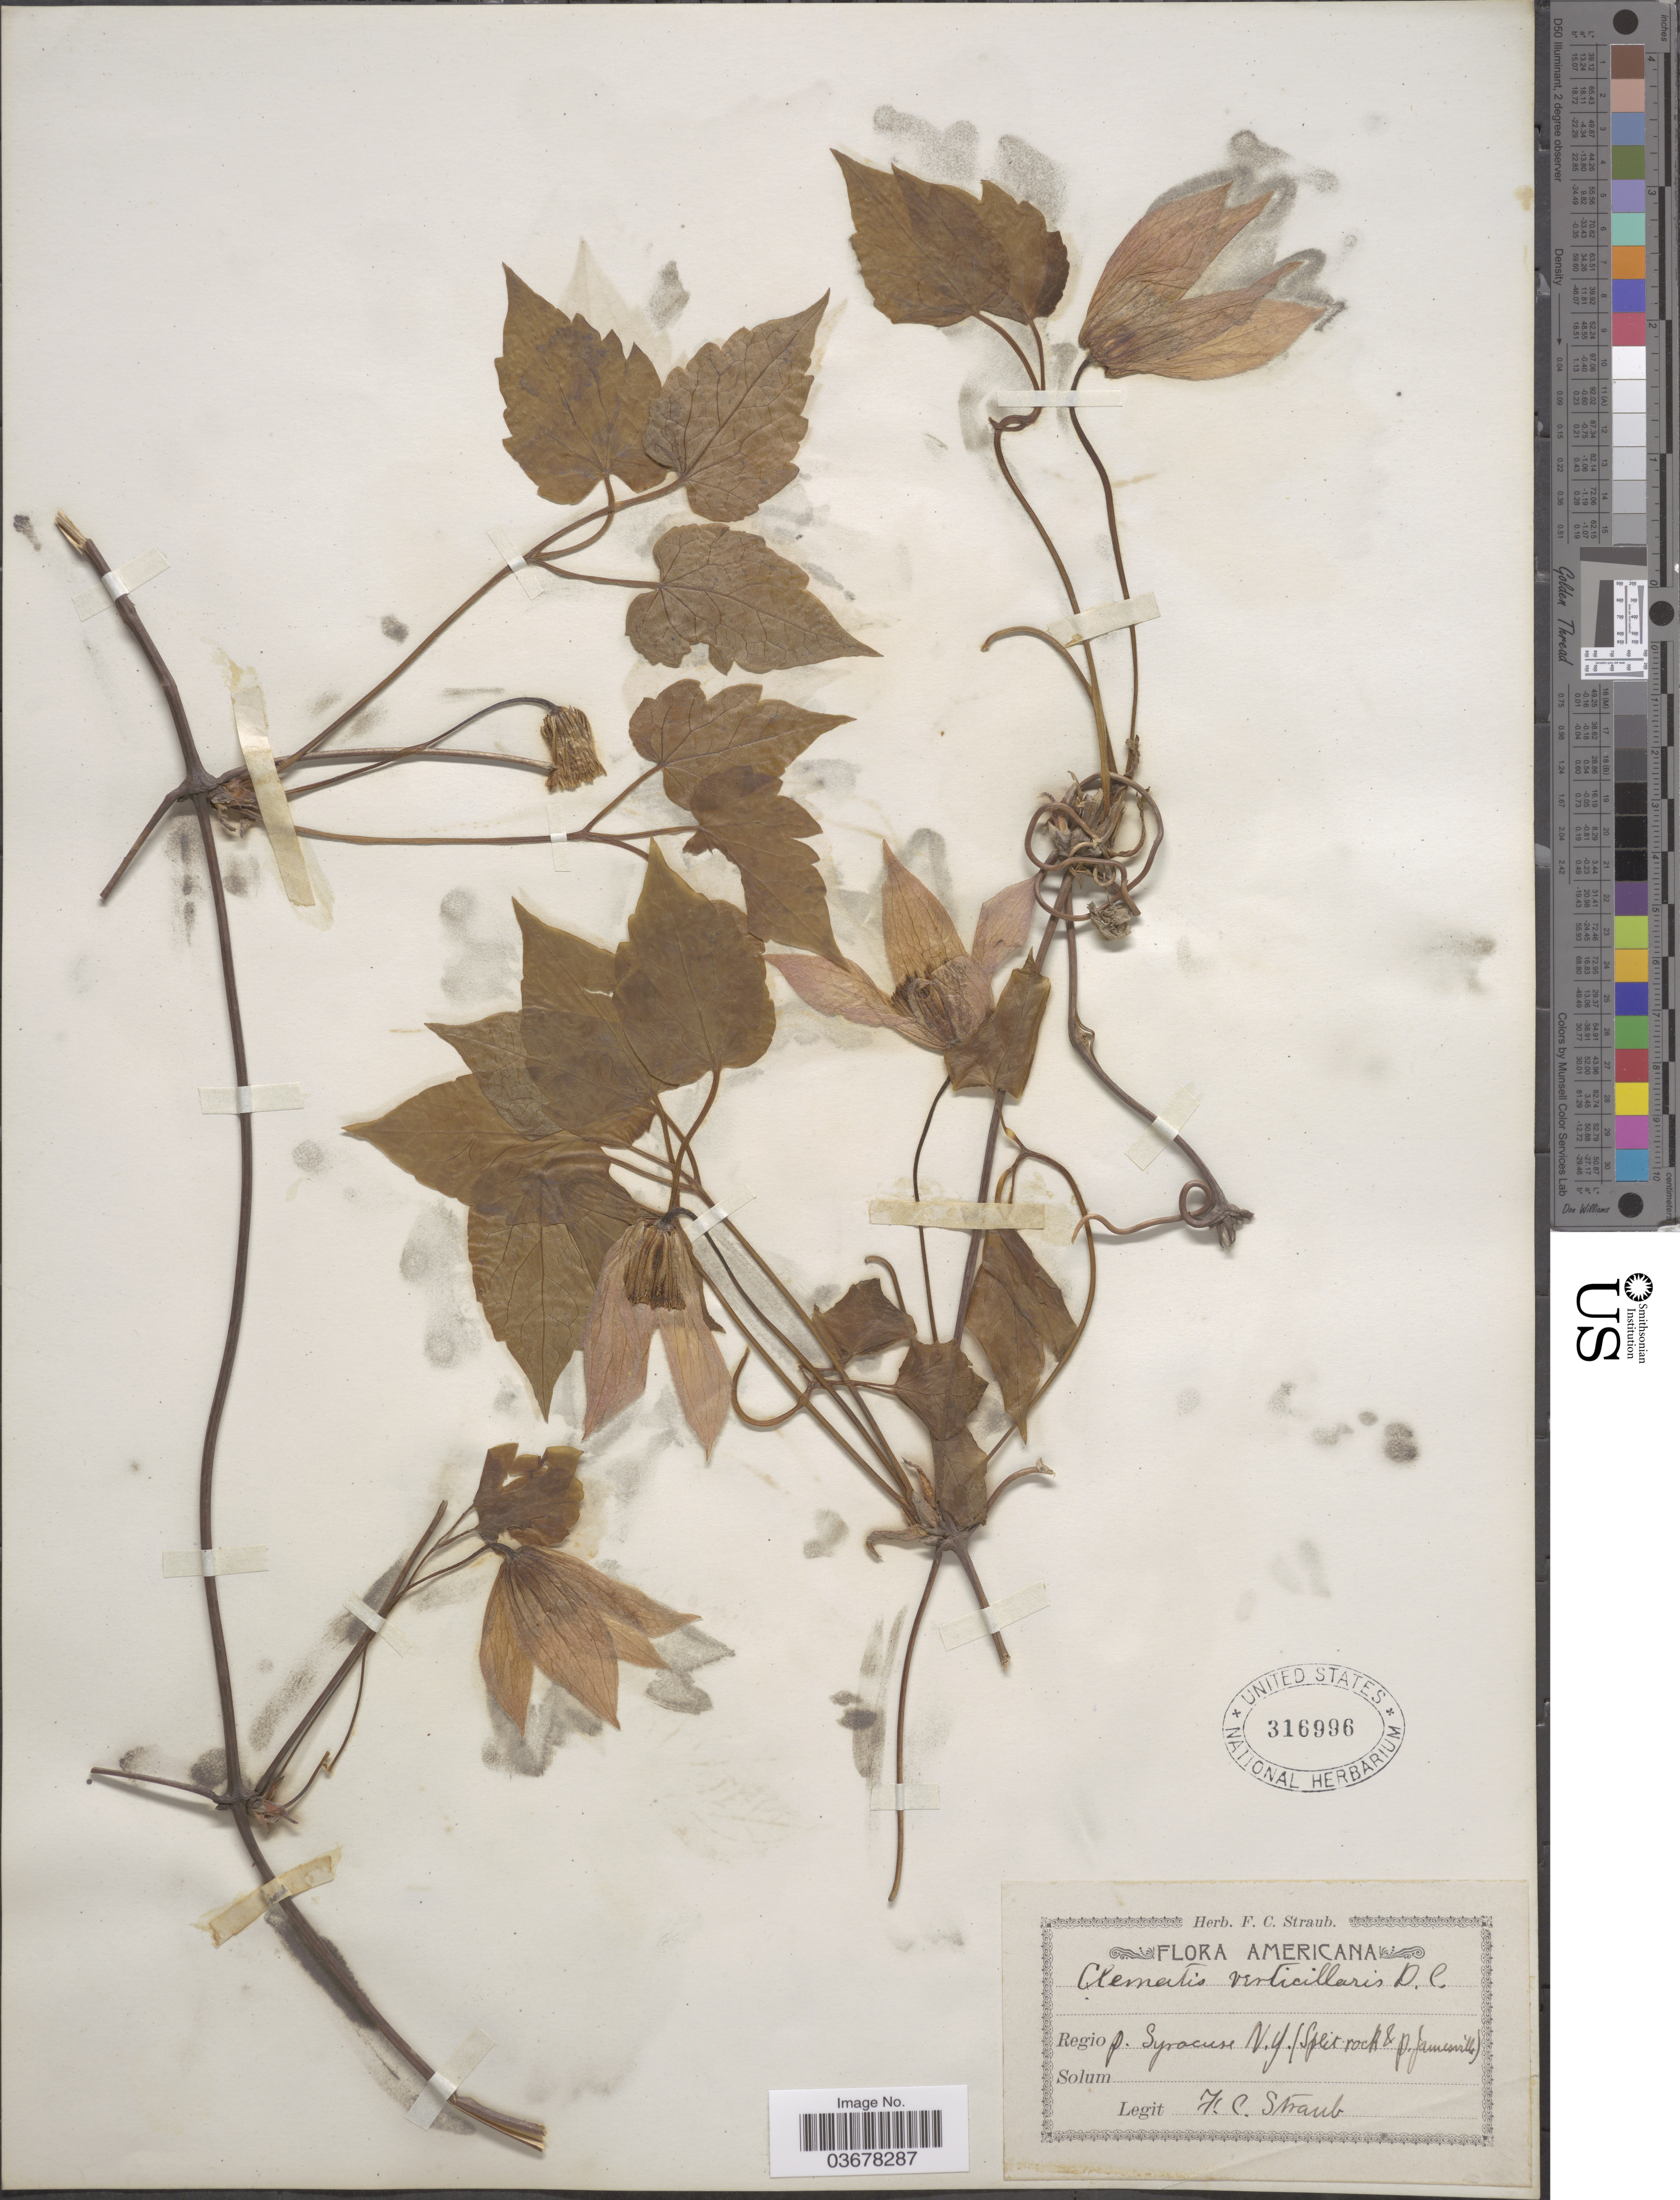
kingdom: Plantae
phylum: Tracheophyta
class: Magnoliopsida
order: Ranunculales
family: Ranunculaceae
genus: Clematis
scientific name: Clematis verticillaris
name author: DC.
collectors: F. Straub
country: United States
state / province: New York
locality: Regio p. Syracuse (Split rock & P. Jamesville).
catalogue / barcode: US 316996